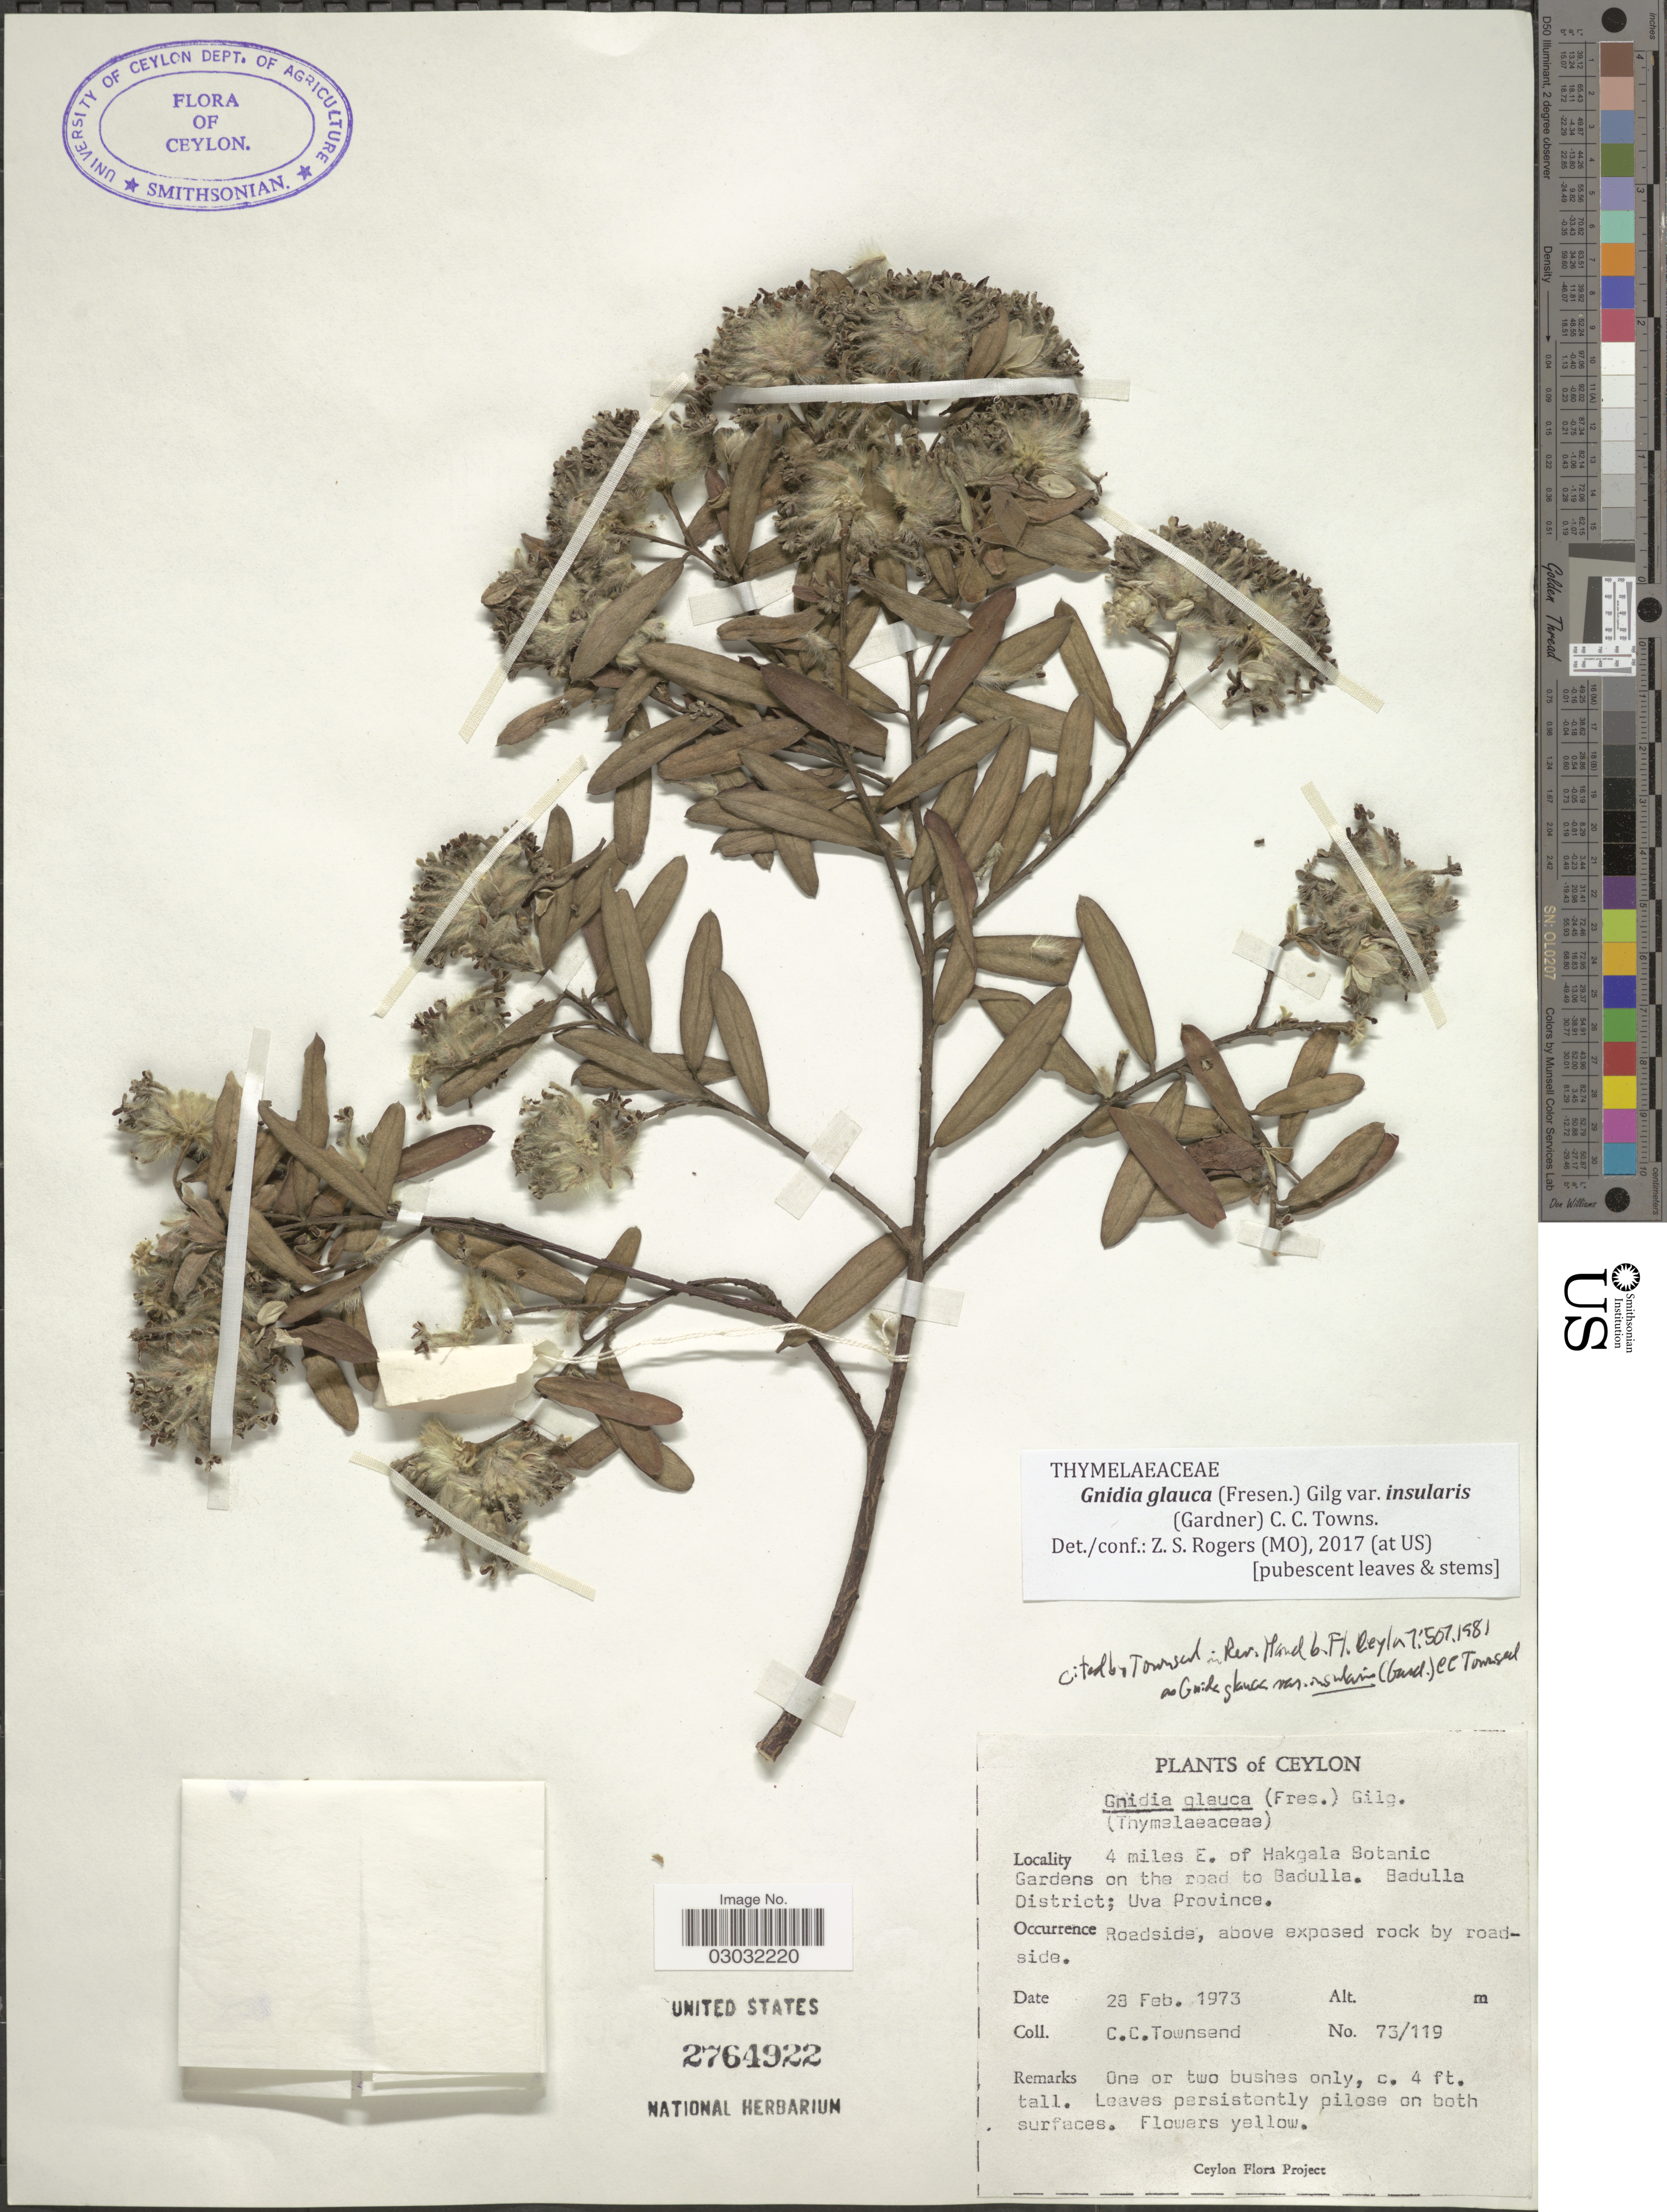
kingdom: Plantae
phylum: Tracheophyta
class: Magnoliopsida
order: Malvales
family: Thymelaeaceae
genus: Lasiosiphon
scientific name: Lasiosiphon insularis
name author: (Gardner) Meisn.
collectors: C. C. Townsend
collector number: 73/119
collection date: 1973-02-28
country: Sri Lanka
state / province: Uva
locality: Ceylon. 4 miles E. of Hakgala Botanic Gardens on the road to Badulla. Badulla District.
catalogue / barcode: US 2764922